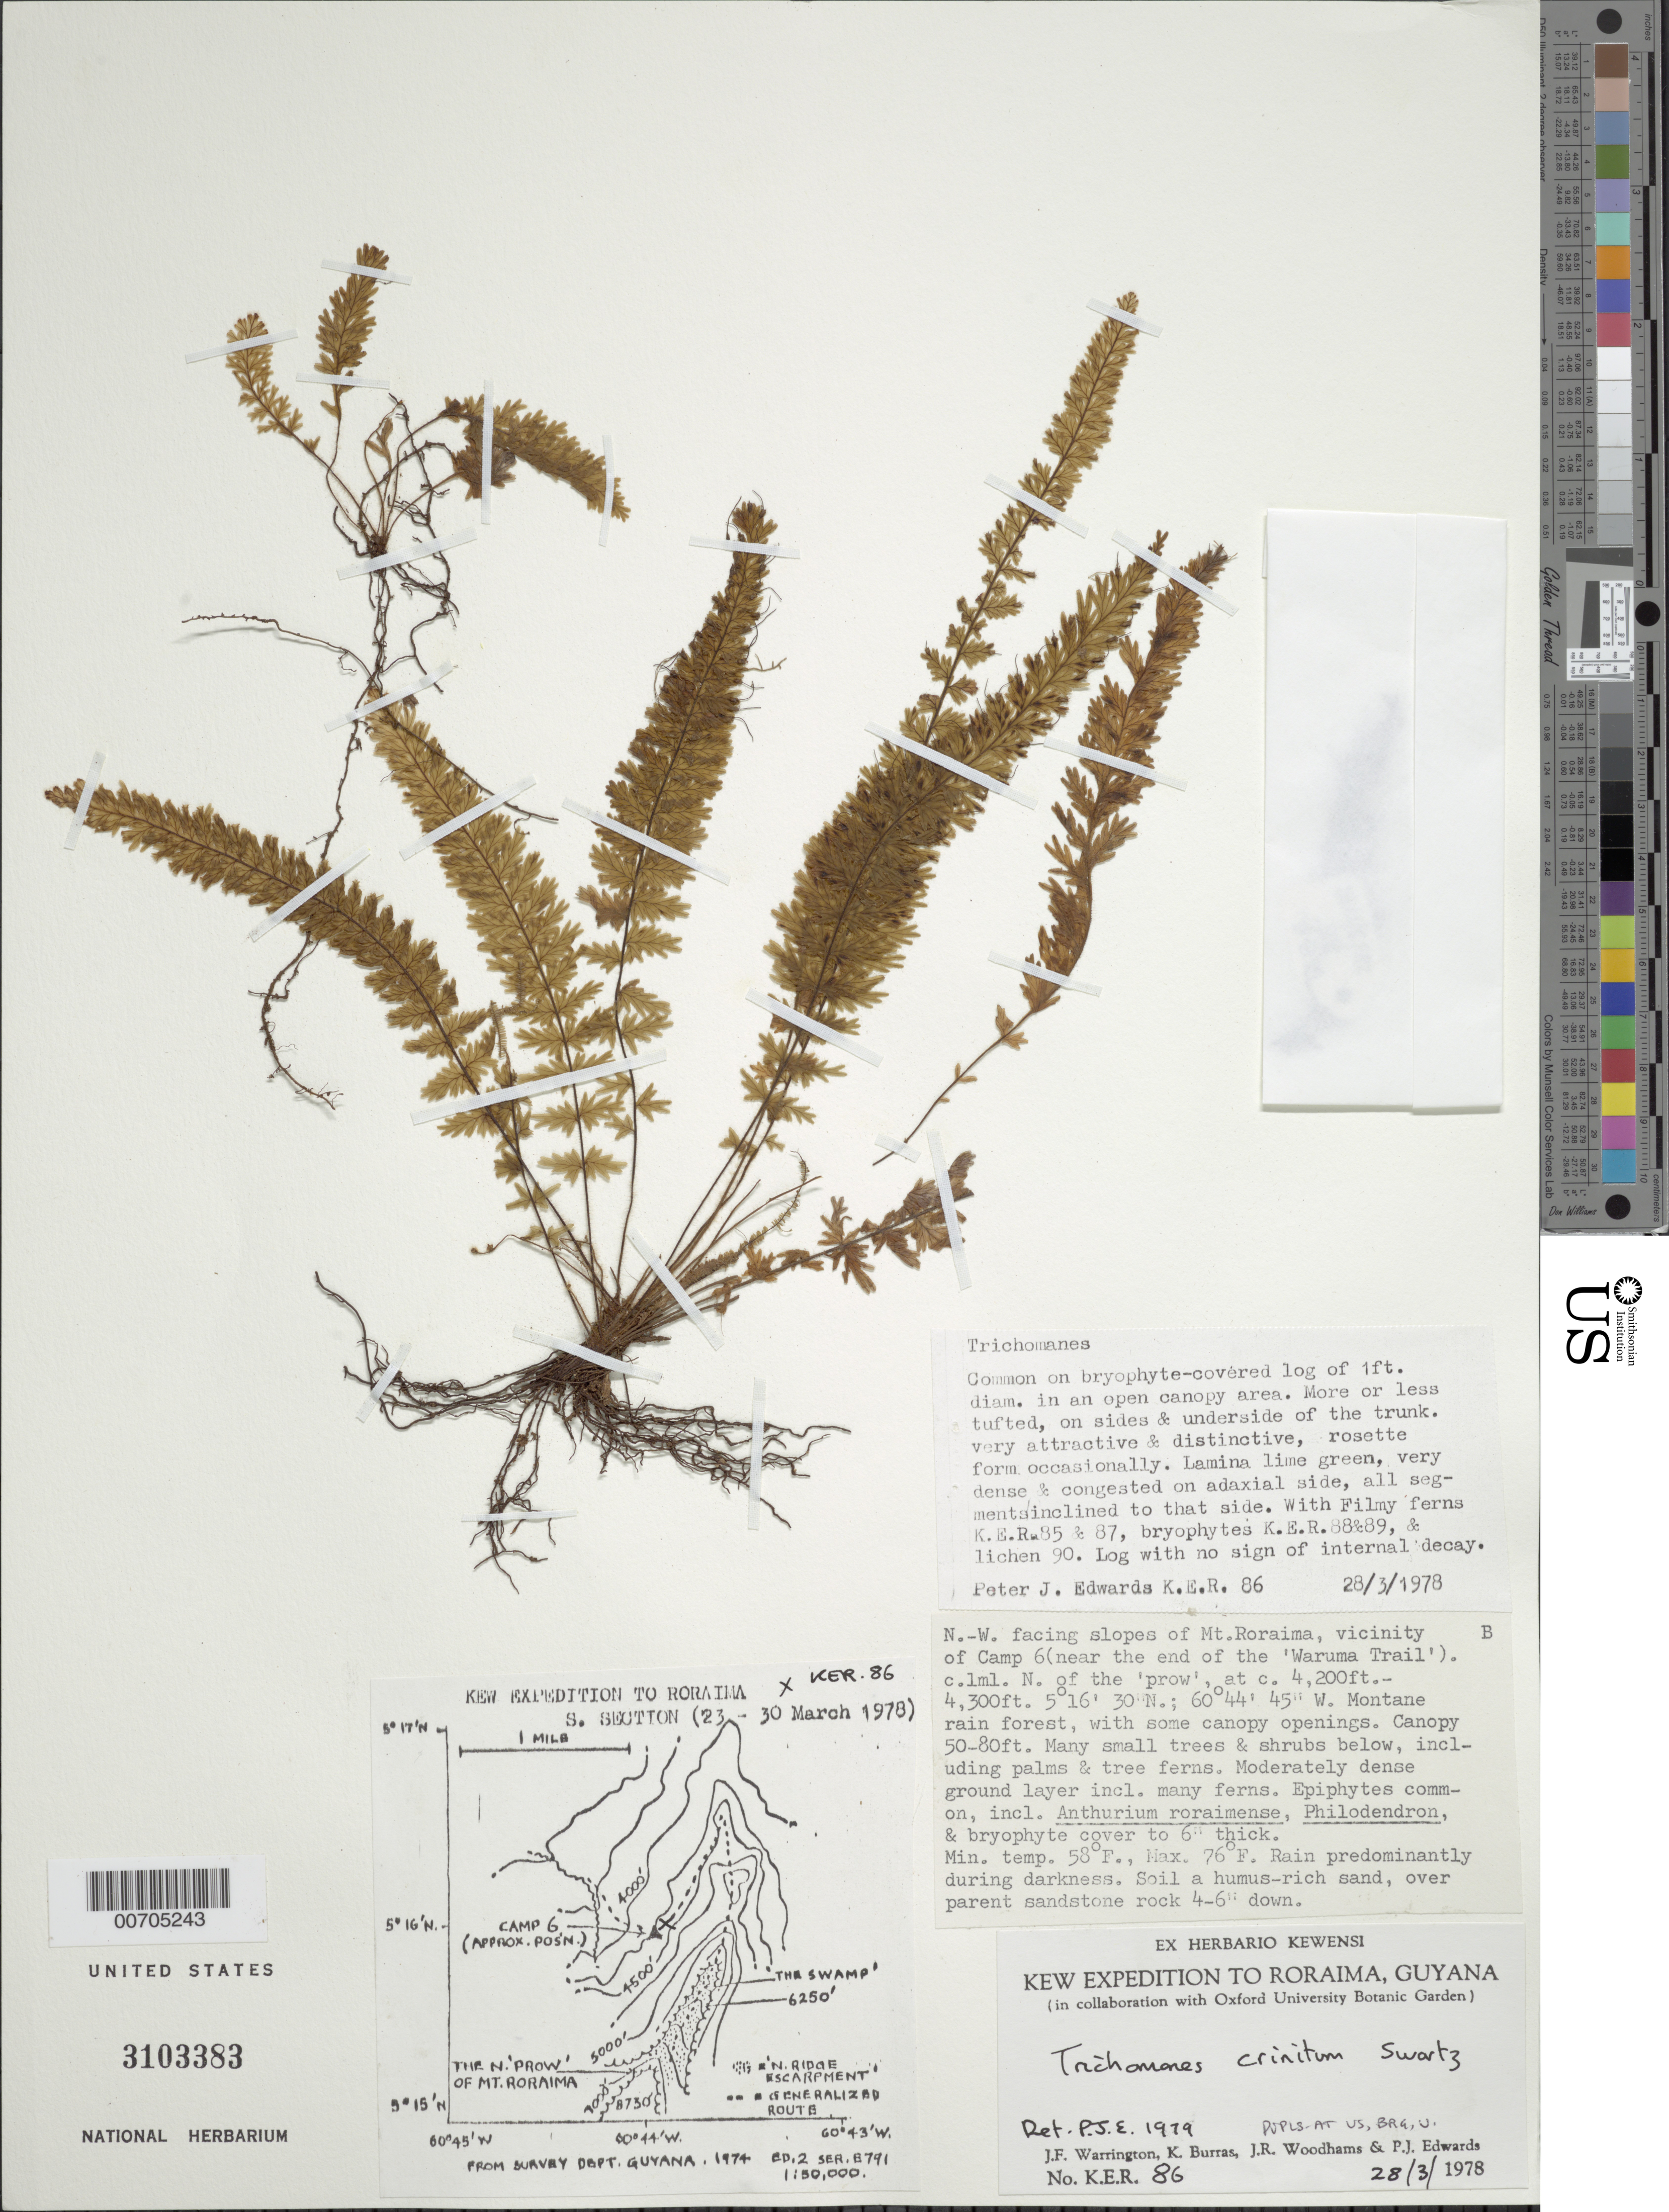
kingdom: Plantae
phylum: Tracheophyta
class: Polypodiopsida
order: Hymenophyllales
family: Hymenophyllaceae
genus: Trichomanes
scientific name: Trichomanes crinitum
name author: Sw.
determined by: Edwards, P. J.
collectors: J. Warrington, K. Burras, J. Woodhams & P. Edwards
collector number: KER 86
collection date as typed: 28-Mar-78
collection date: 1978-03-28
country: Guyana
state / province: Cuyuni-Mazaruni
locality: Mt. Roraima, NW slopes, near end of "Waruma Trail"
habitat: Montane rainforest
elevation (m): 1280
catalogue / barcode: US 3103383